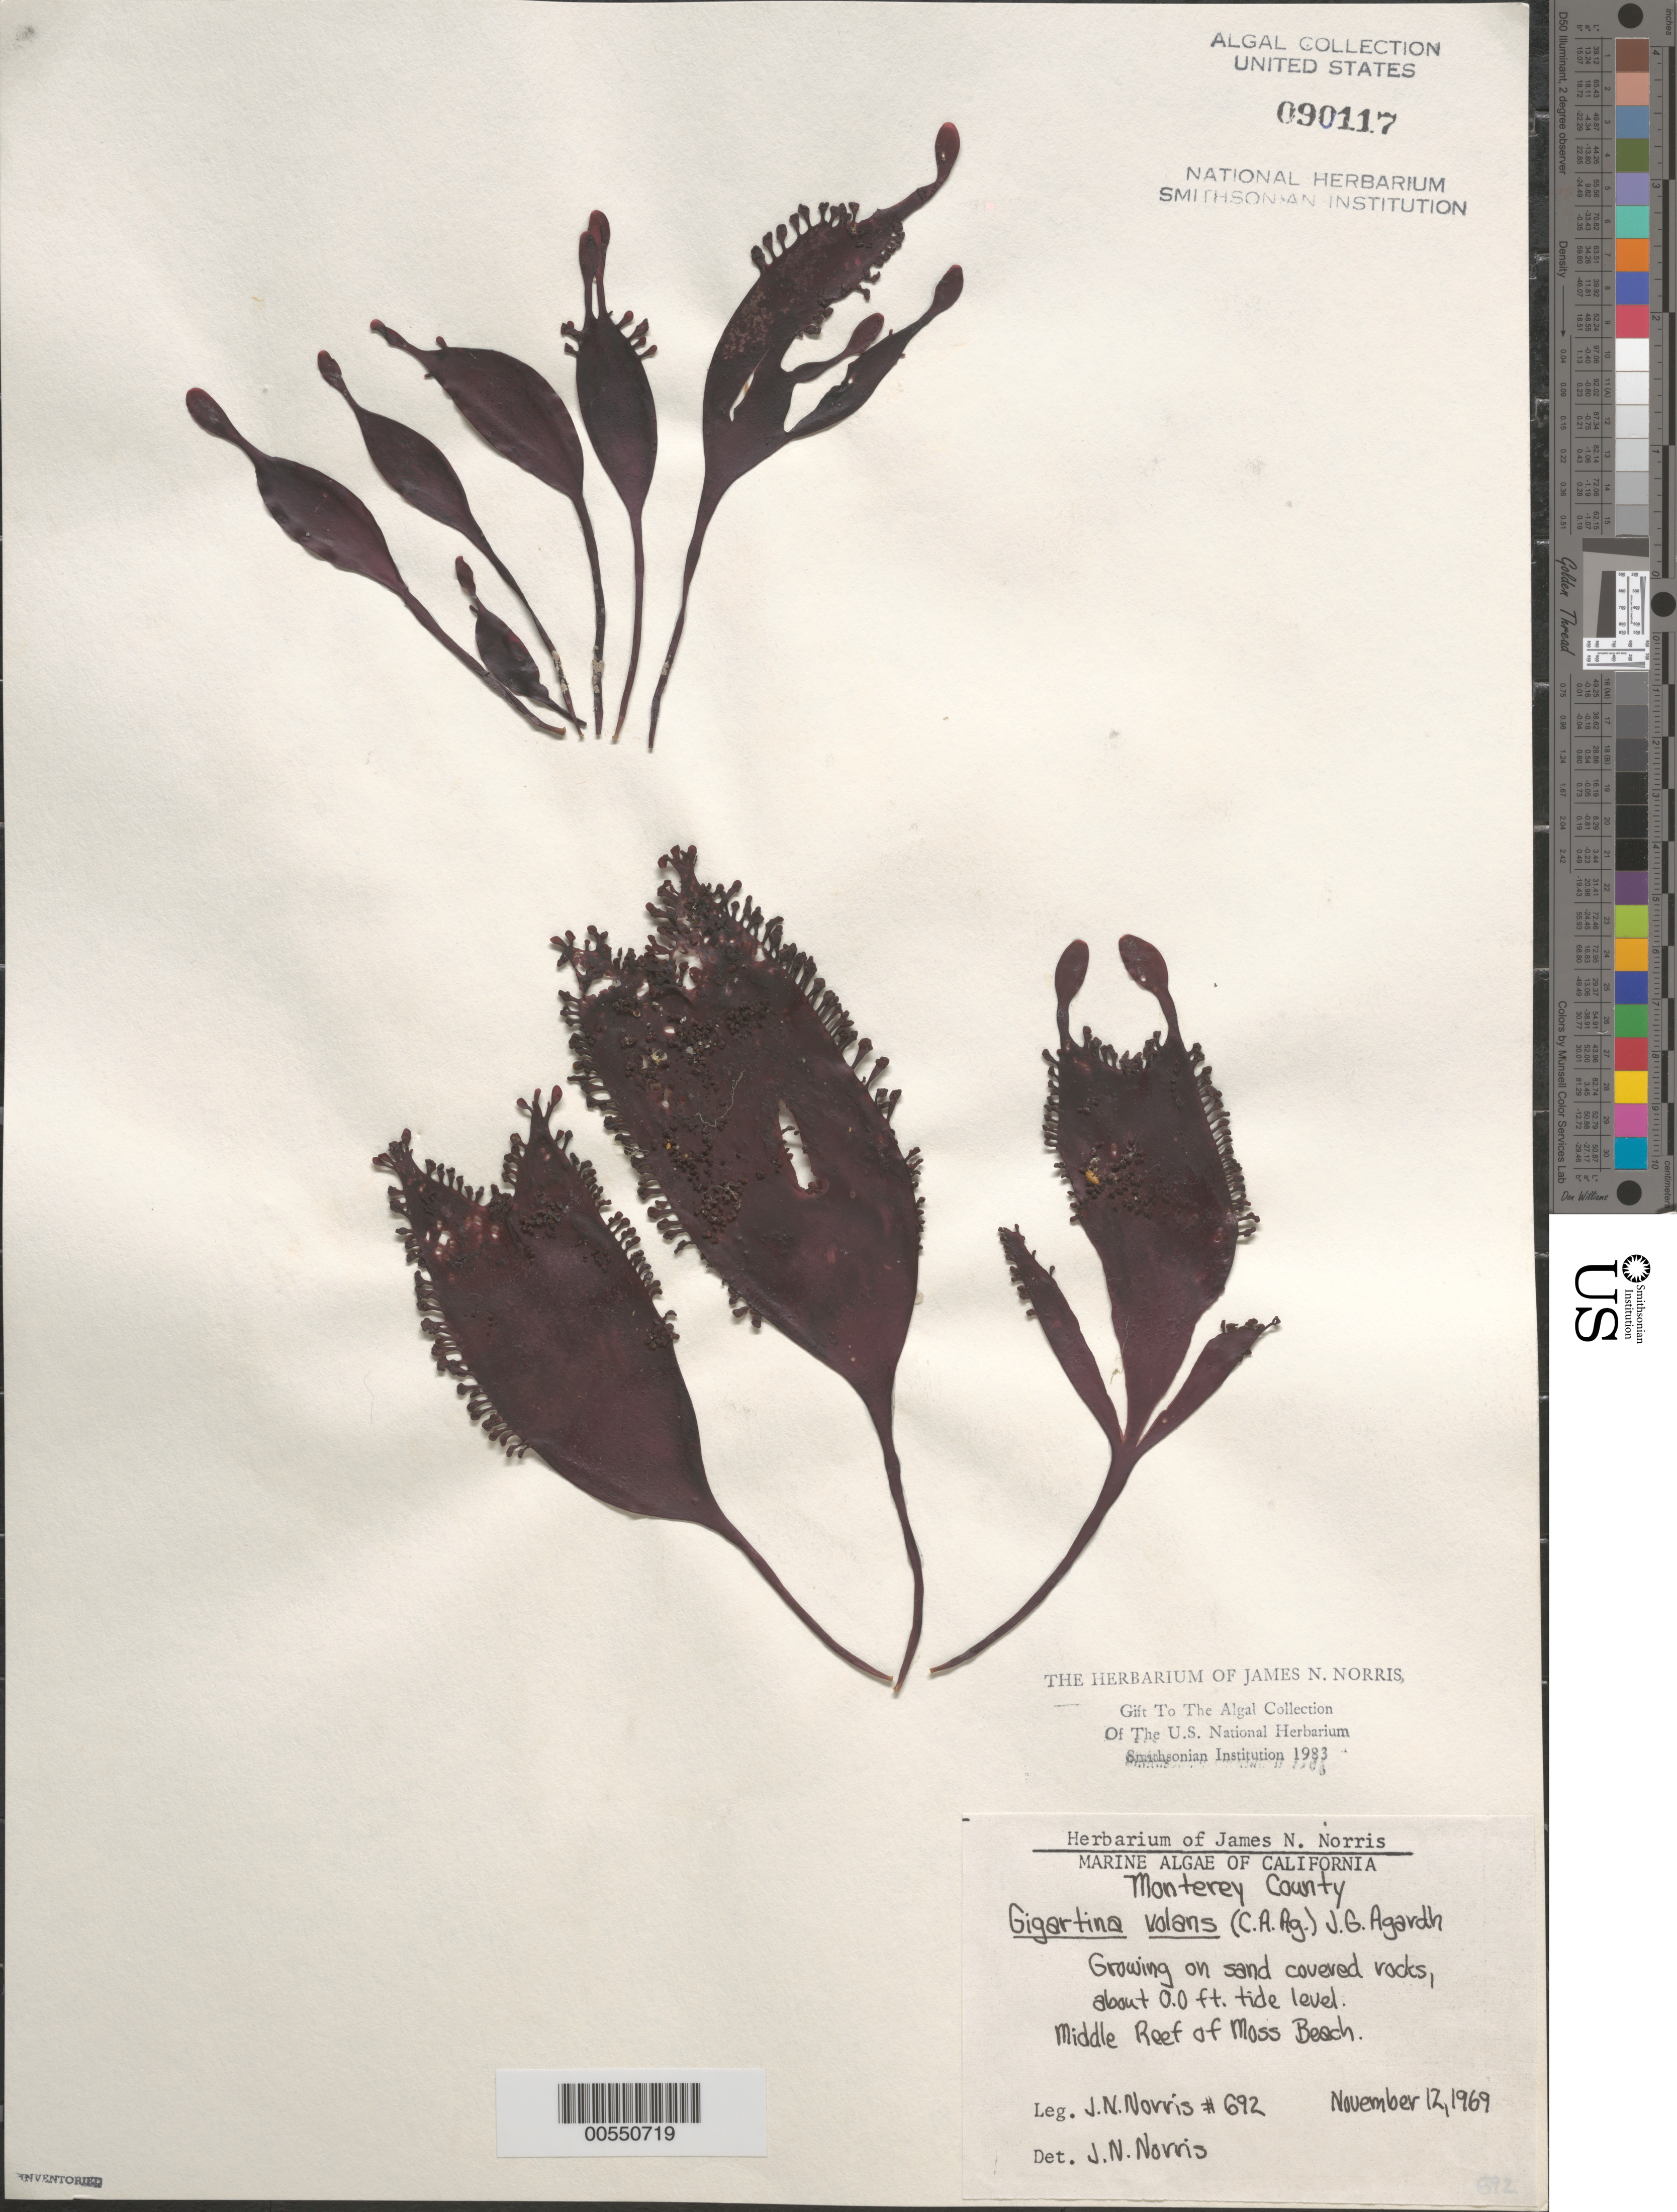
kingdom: Plantae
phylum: Rhodophyta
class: Florideophyceae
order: Gigartinales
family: Gigartinaceae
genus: Mazzaella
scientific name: Mazzaella volans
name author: (C. Agardh) Fredericq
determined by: Algae name updating Project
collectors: J. N. Norris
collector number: JN-692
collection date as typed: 12 Nov 1969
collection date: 1969-11-12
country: United States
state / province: California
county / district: Monterey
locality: Middle Reef of Moss Beach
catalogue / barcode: US 90117